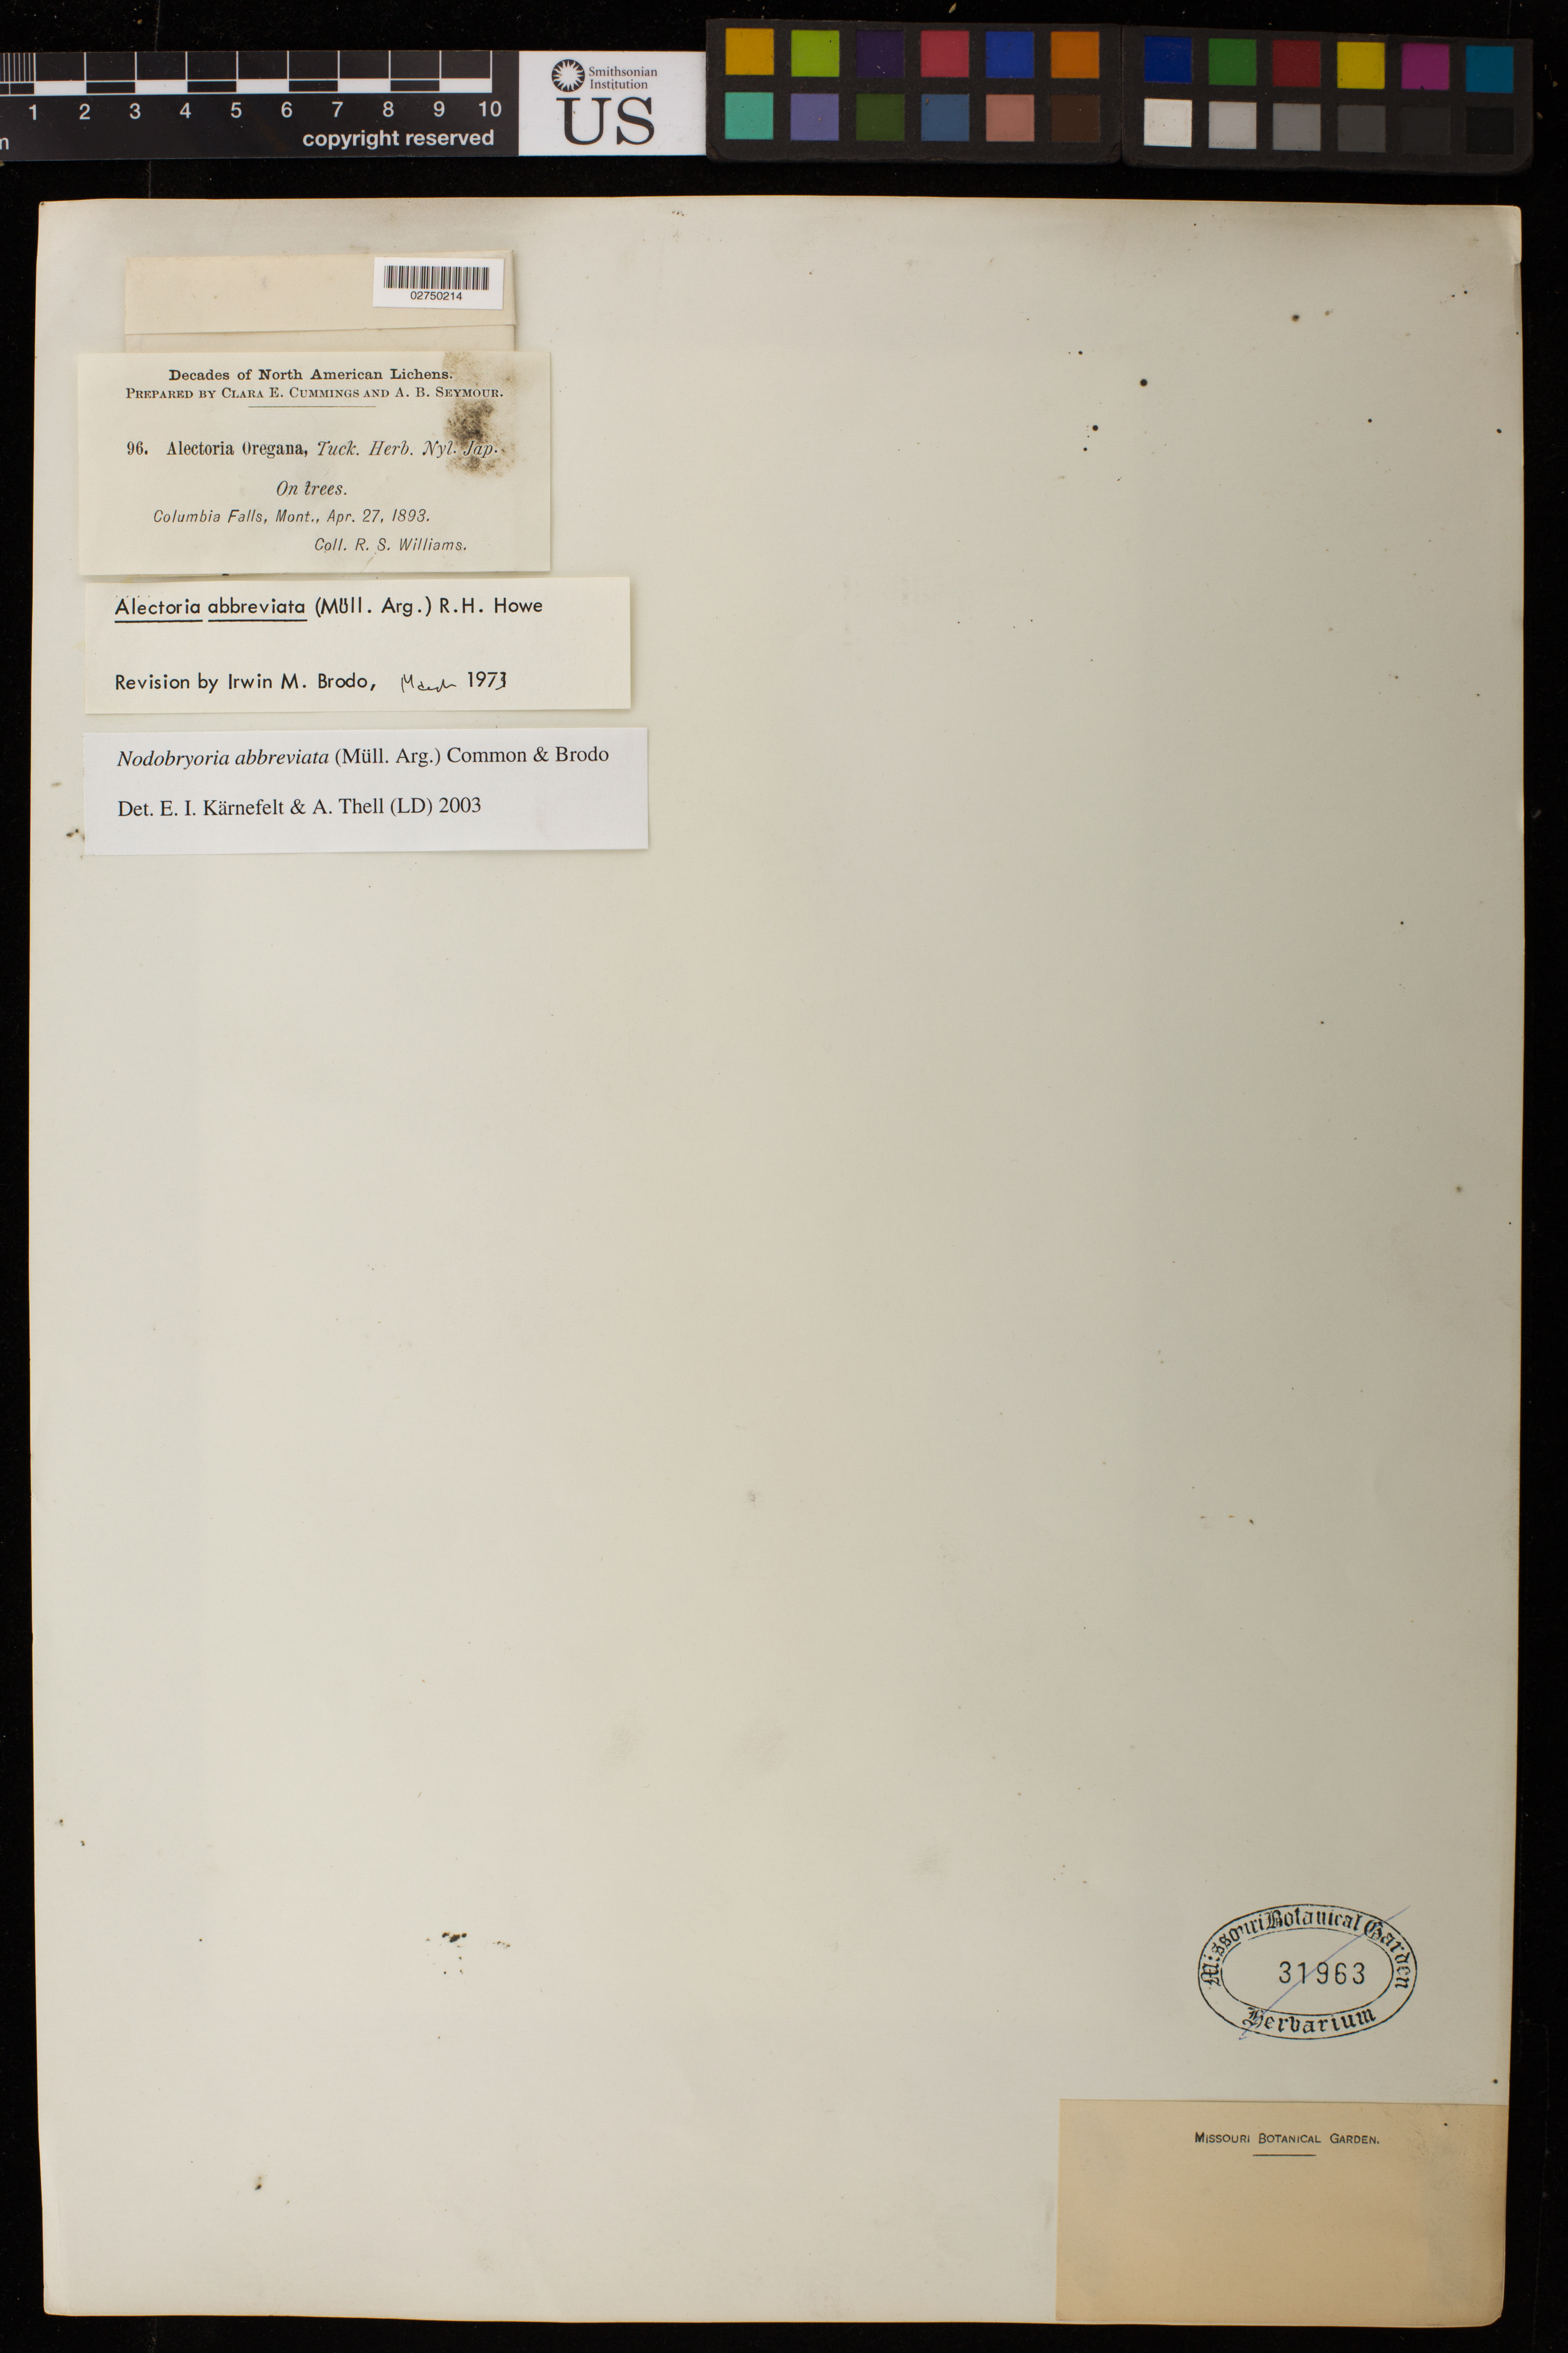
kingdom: Fungi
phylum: Ascomycota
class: Lecanoromycetes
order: Lecanorales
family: Parmeliaceae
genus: Nodobryoria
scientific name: Nodobryoria abbreviata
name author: (Müll. Arg.) Common & Brodo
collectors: R. Wiliams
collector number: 96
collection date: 1893-04-27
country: United States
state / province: Montana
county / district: Flathead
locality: Columbia Falls